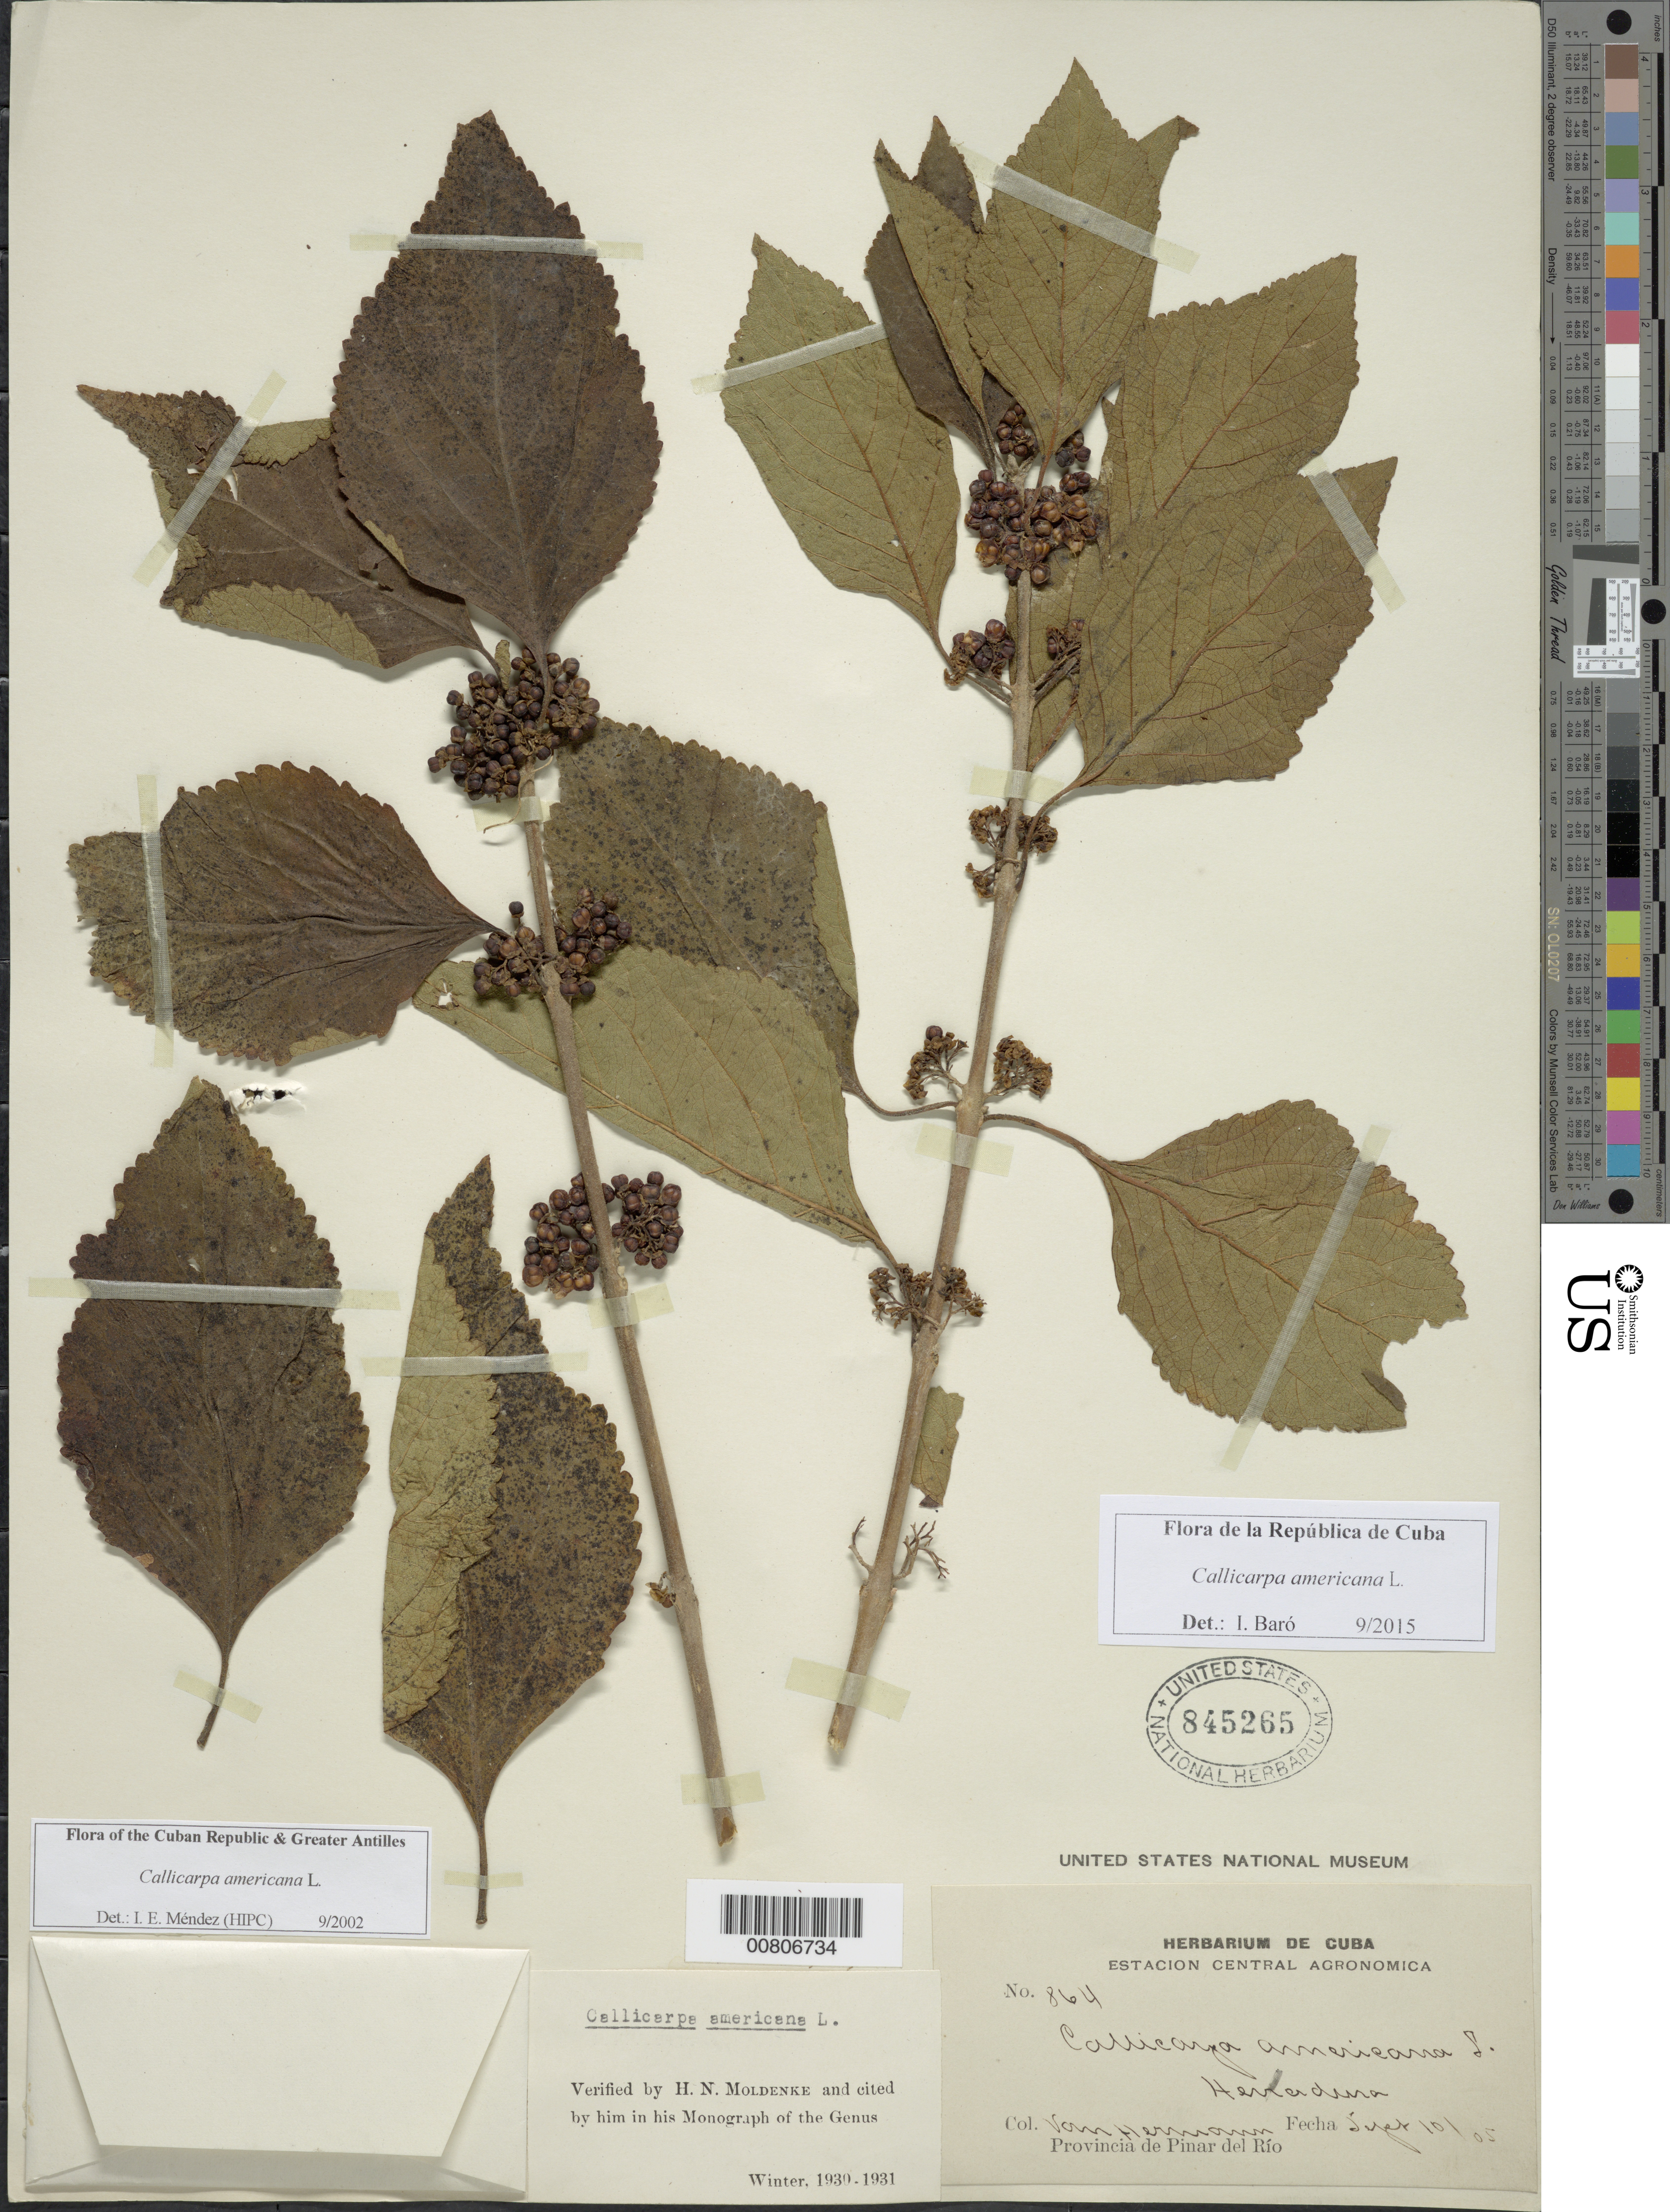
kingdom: Plantae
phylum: Tracheophyta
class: Magnoliopsida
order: Lamiales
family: Lamiaceae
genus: Callicarpa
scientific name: Callicarpa americana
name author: L.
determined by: Baró Oliedo, I.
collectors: H. A. Van Hermann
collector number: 864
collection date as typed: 10 Sep 1905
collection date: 1905-09-10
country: Cuba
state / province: Pinar del Rio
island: Cuba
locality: Herrerdura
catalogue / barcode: US 845265